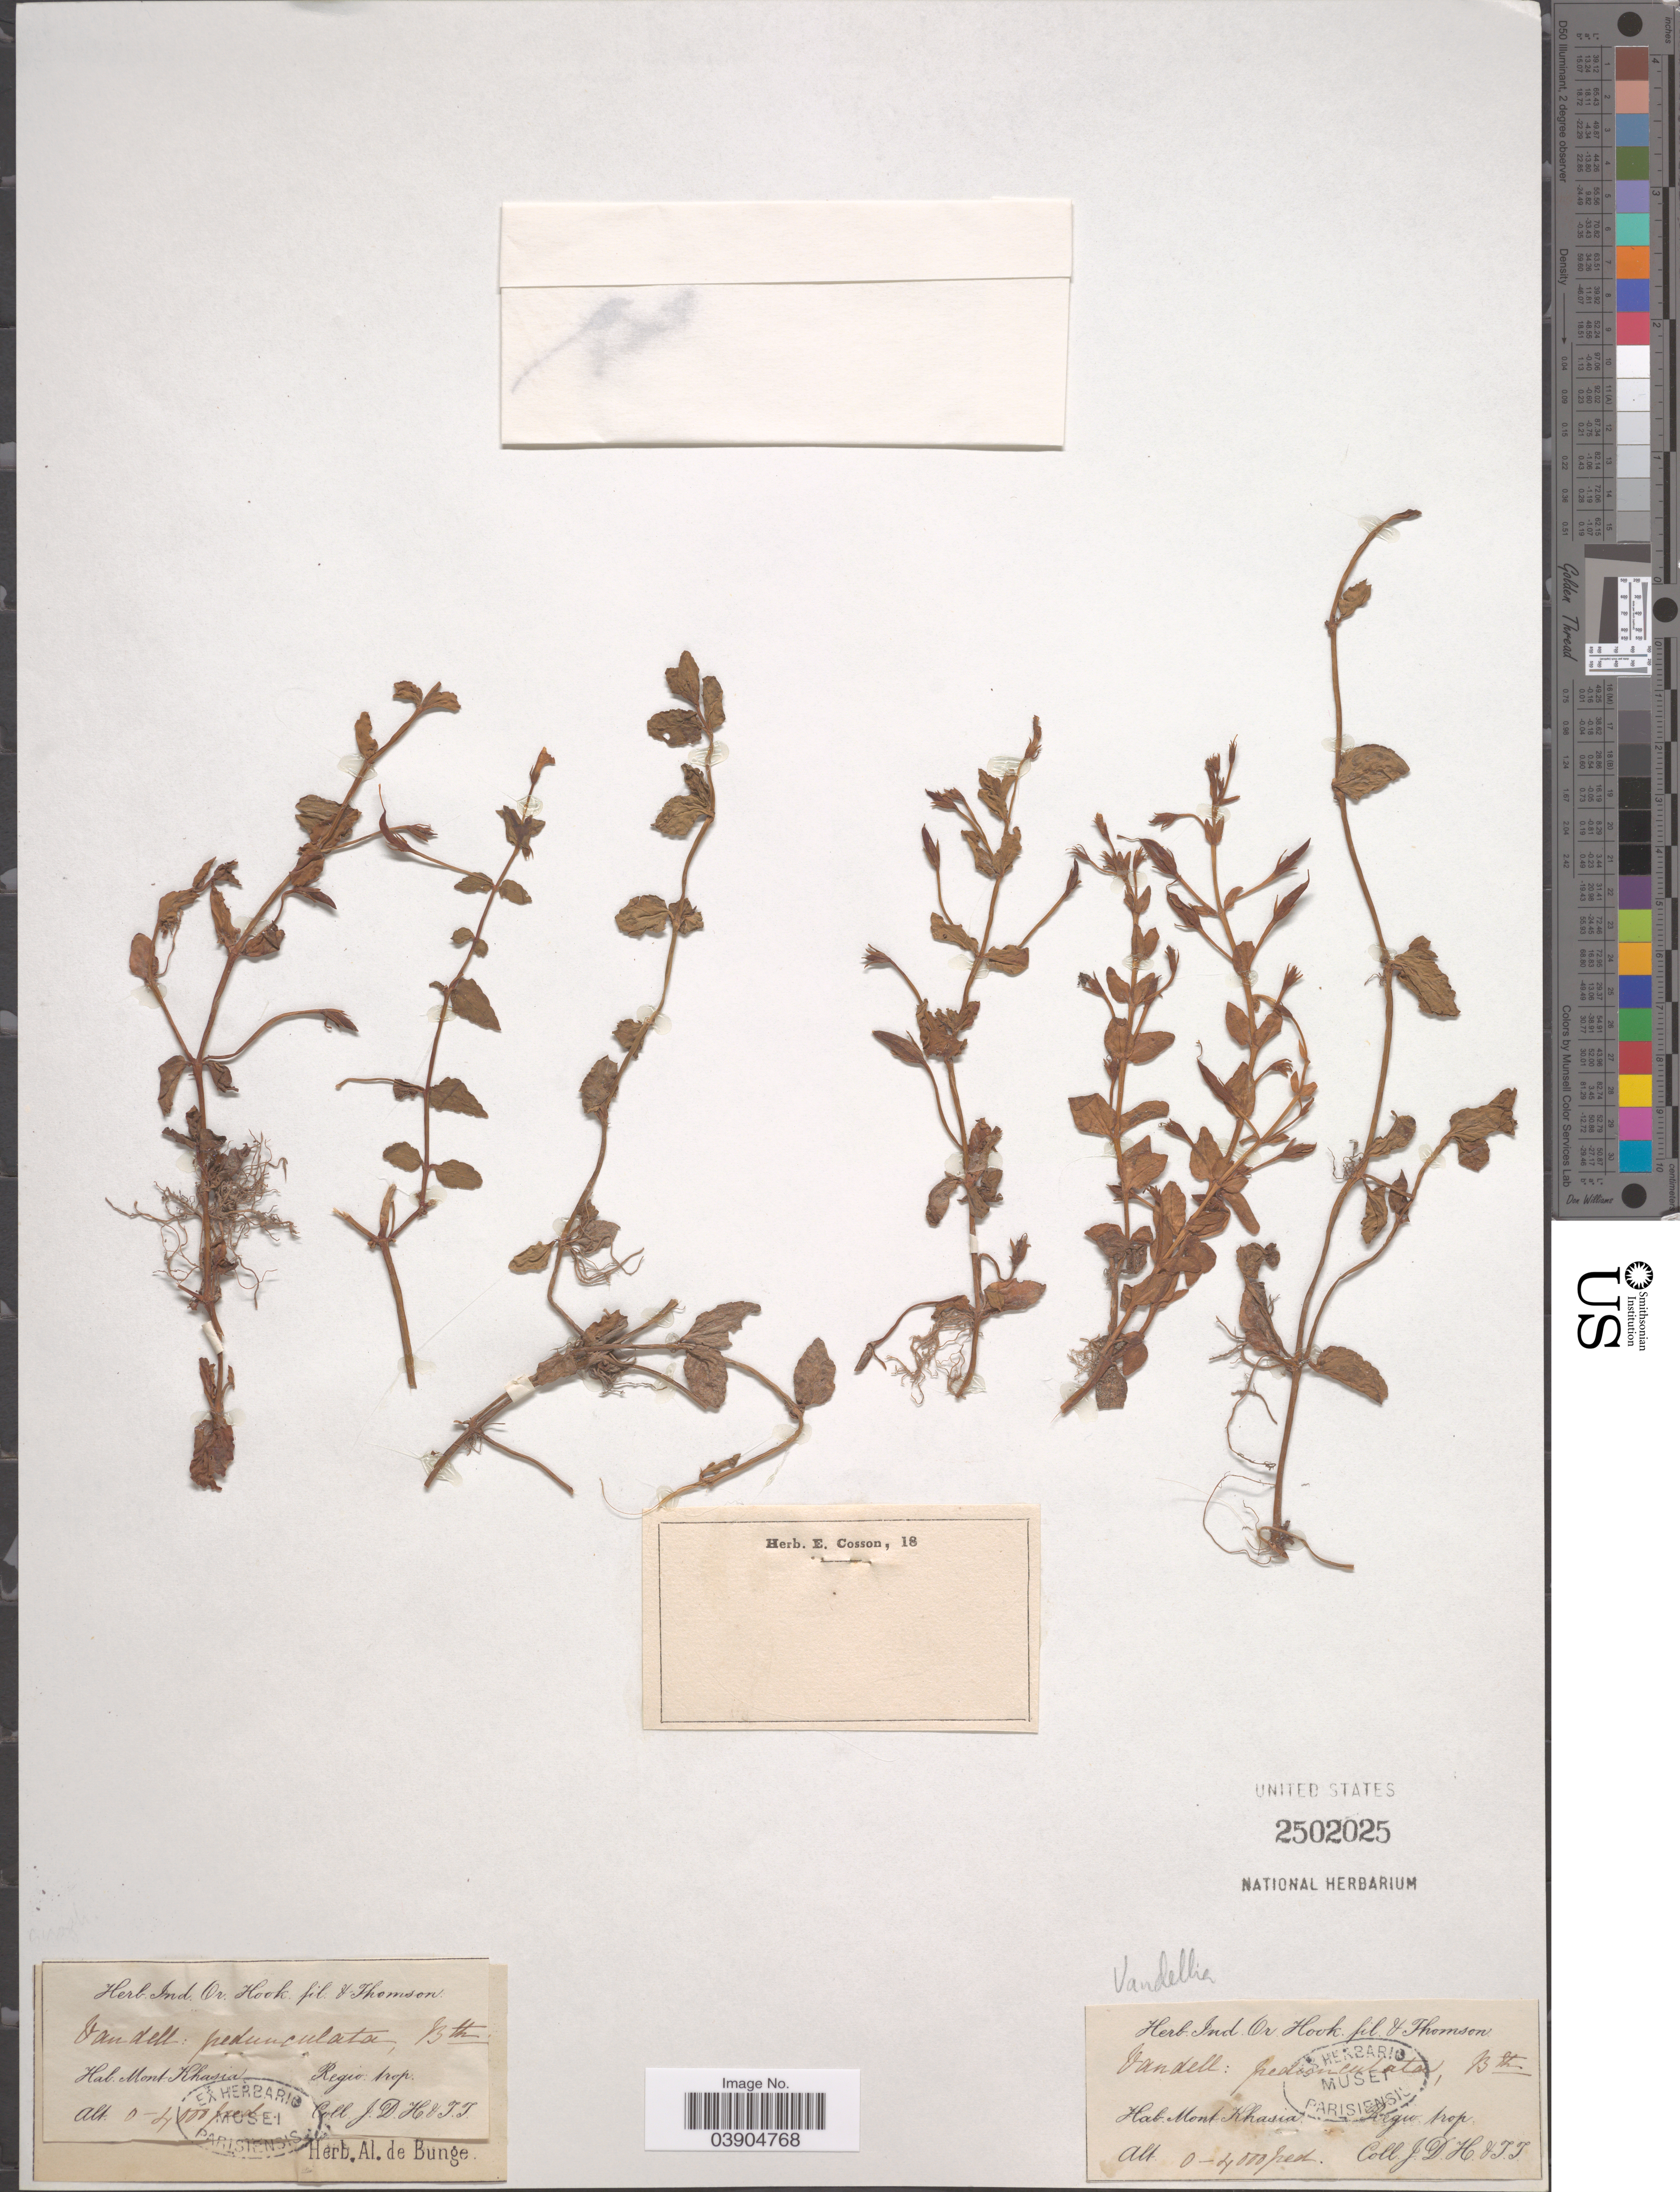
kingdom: Plantae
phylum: Tracheophyta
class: Magnoliopsida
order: Lamiales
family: Linderniaceae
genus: Lindernia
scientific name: Lindernia pedunculata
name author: Wettst.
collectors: J. D. Hooker & T. Thomson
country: India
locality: Mont. Khasia. Regio: trop.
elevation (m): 0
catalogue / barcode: US 2502025